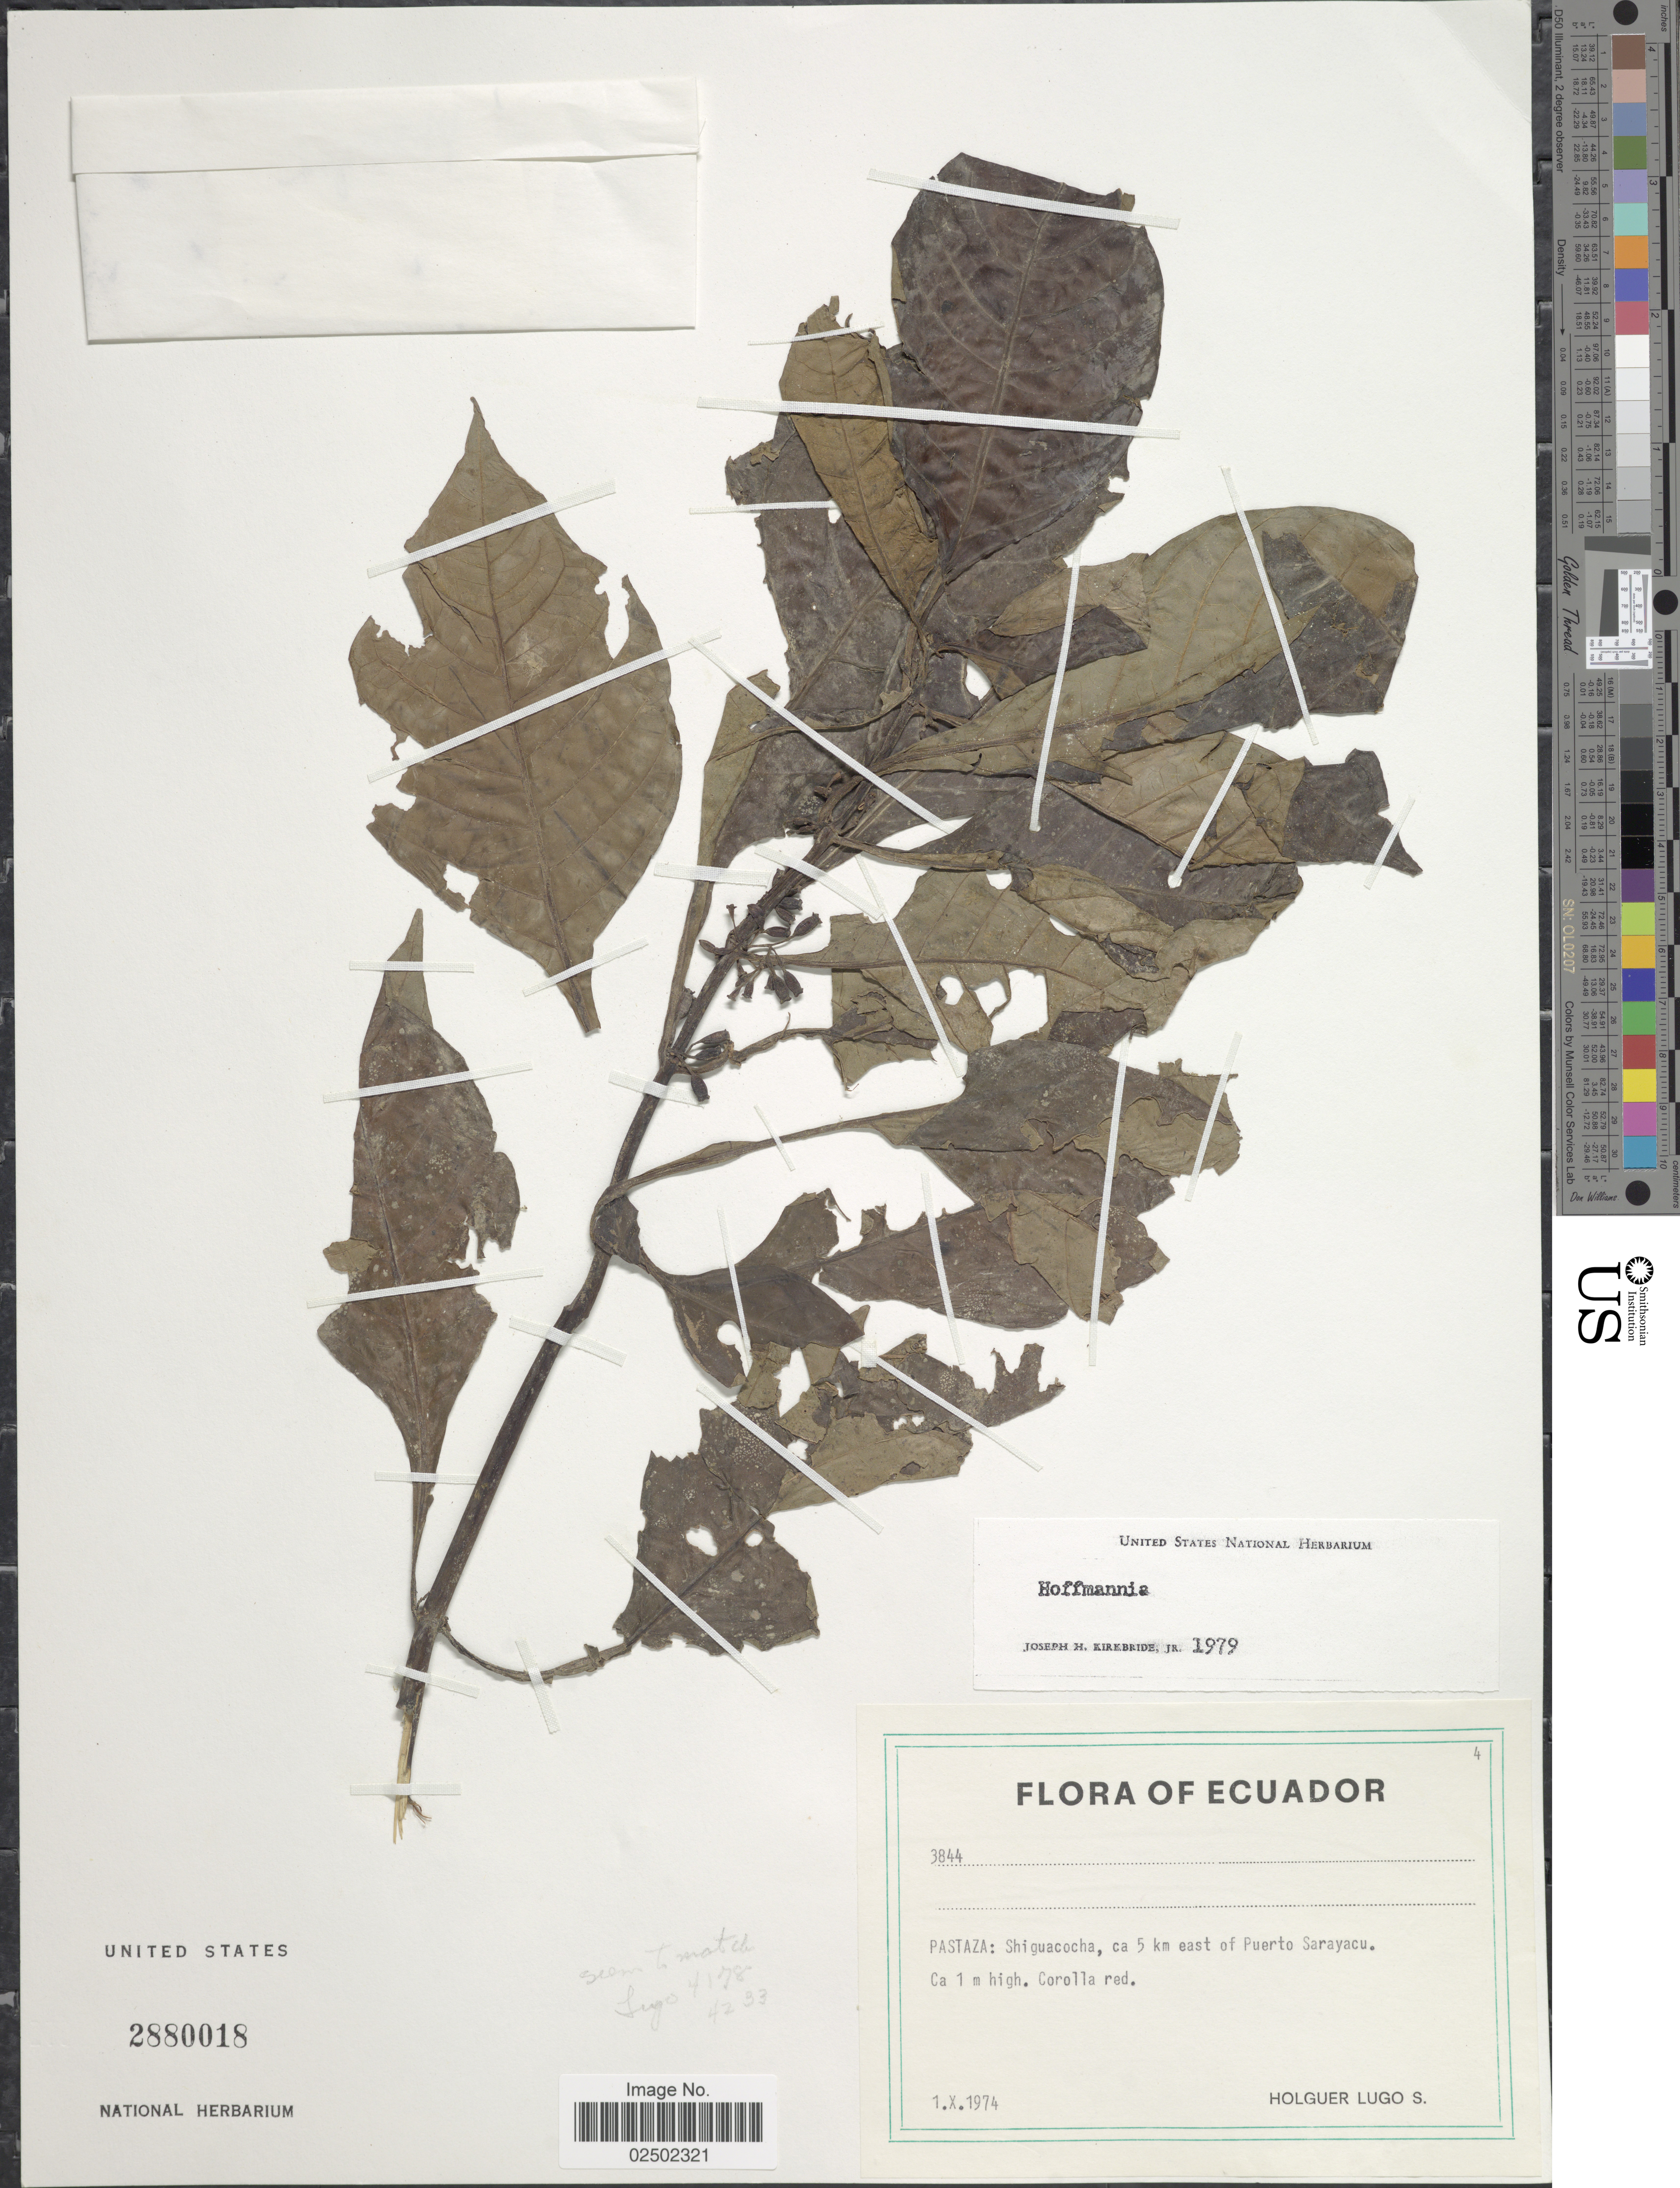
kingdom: Plantae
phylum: Tracheophyta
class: Magnoliopsida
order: Gentianales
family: Rubiaceae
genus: Hoffmannia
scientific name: Hoffmannia sp.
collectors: H. Lugo S.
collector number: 3844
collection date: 1974-10-01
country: Ecuador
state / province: Pastaza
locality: Pastaza: Shiguacocha, 5 km east of Puerto Sarayacu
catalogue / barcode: US 2880018